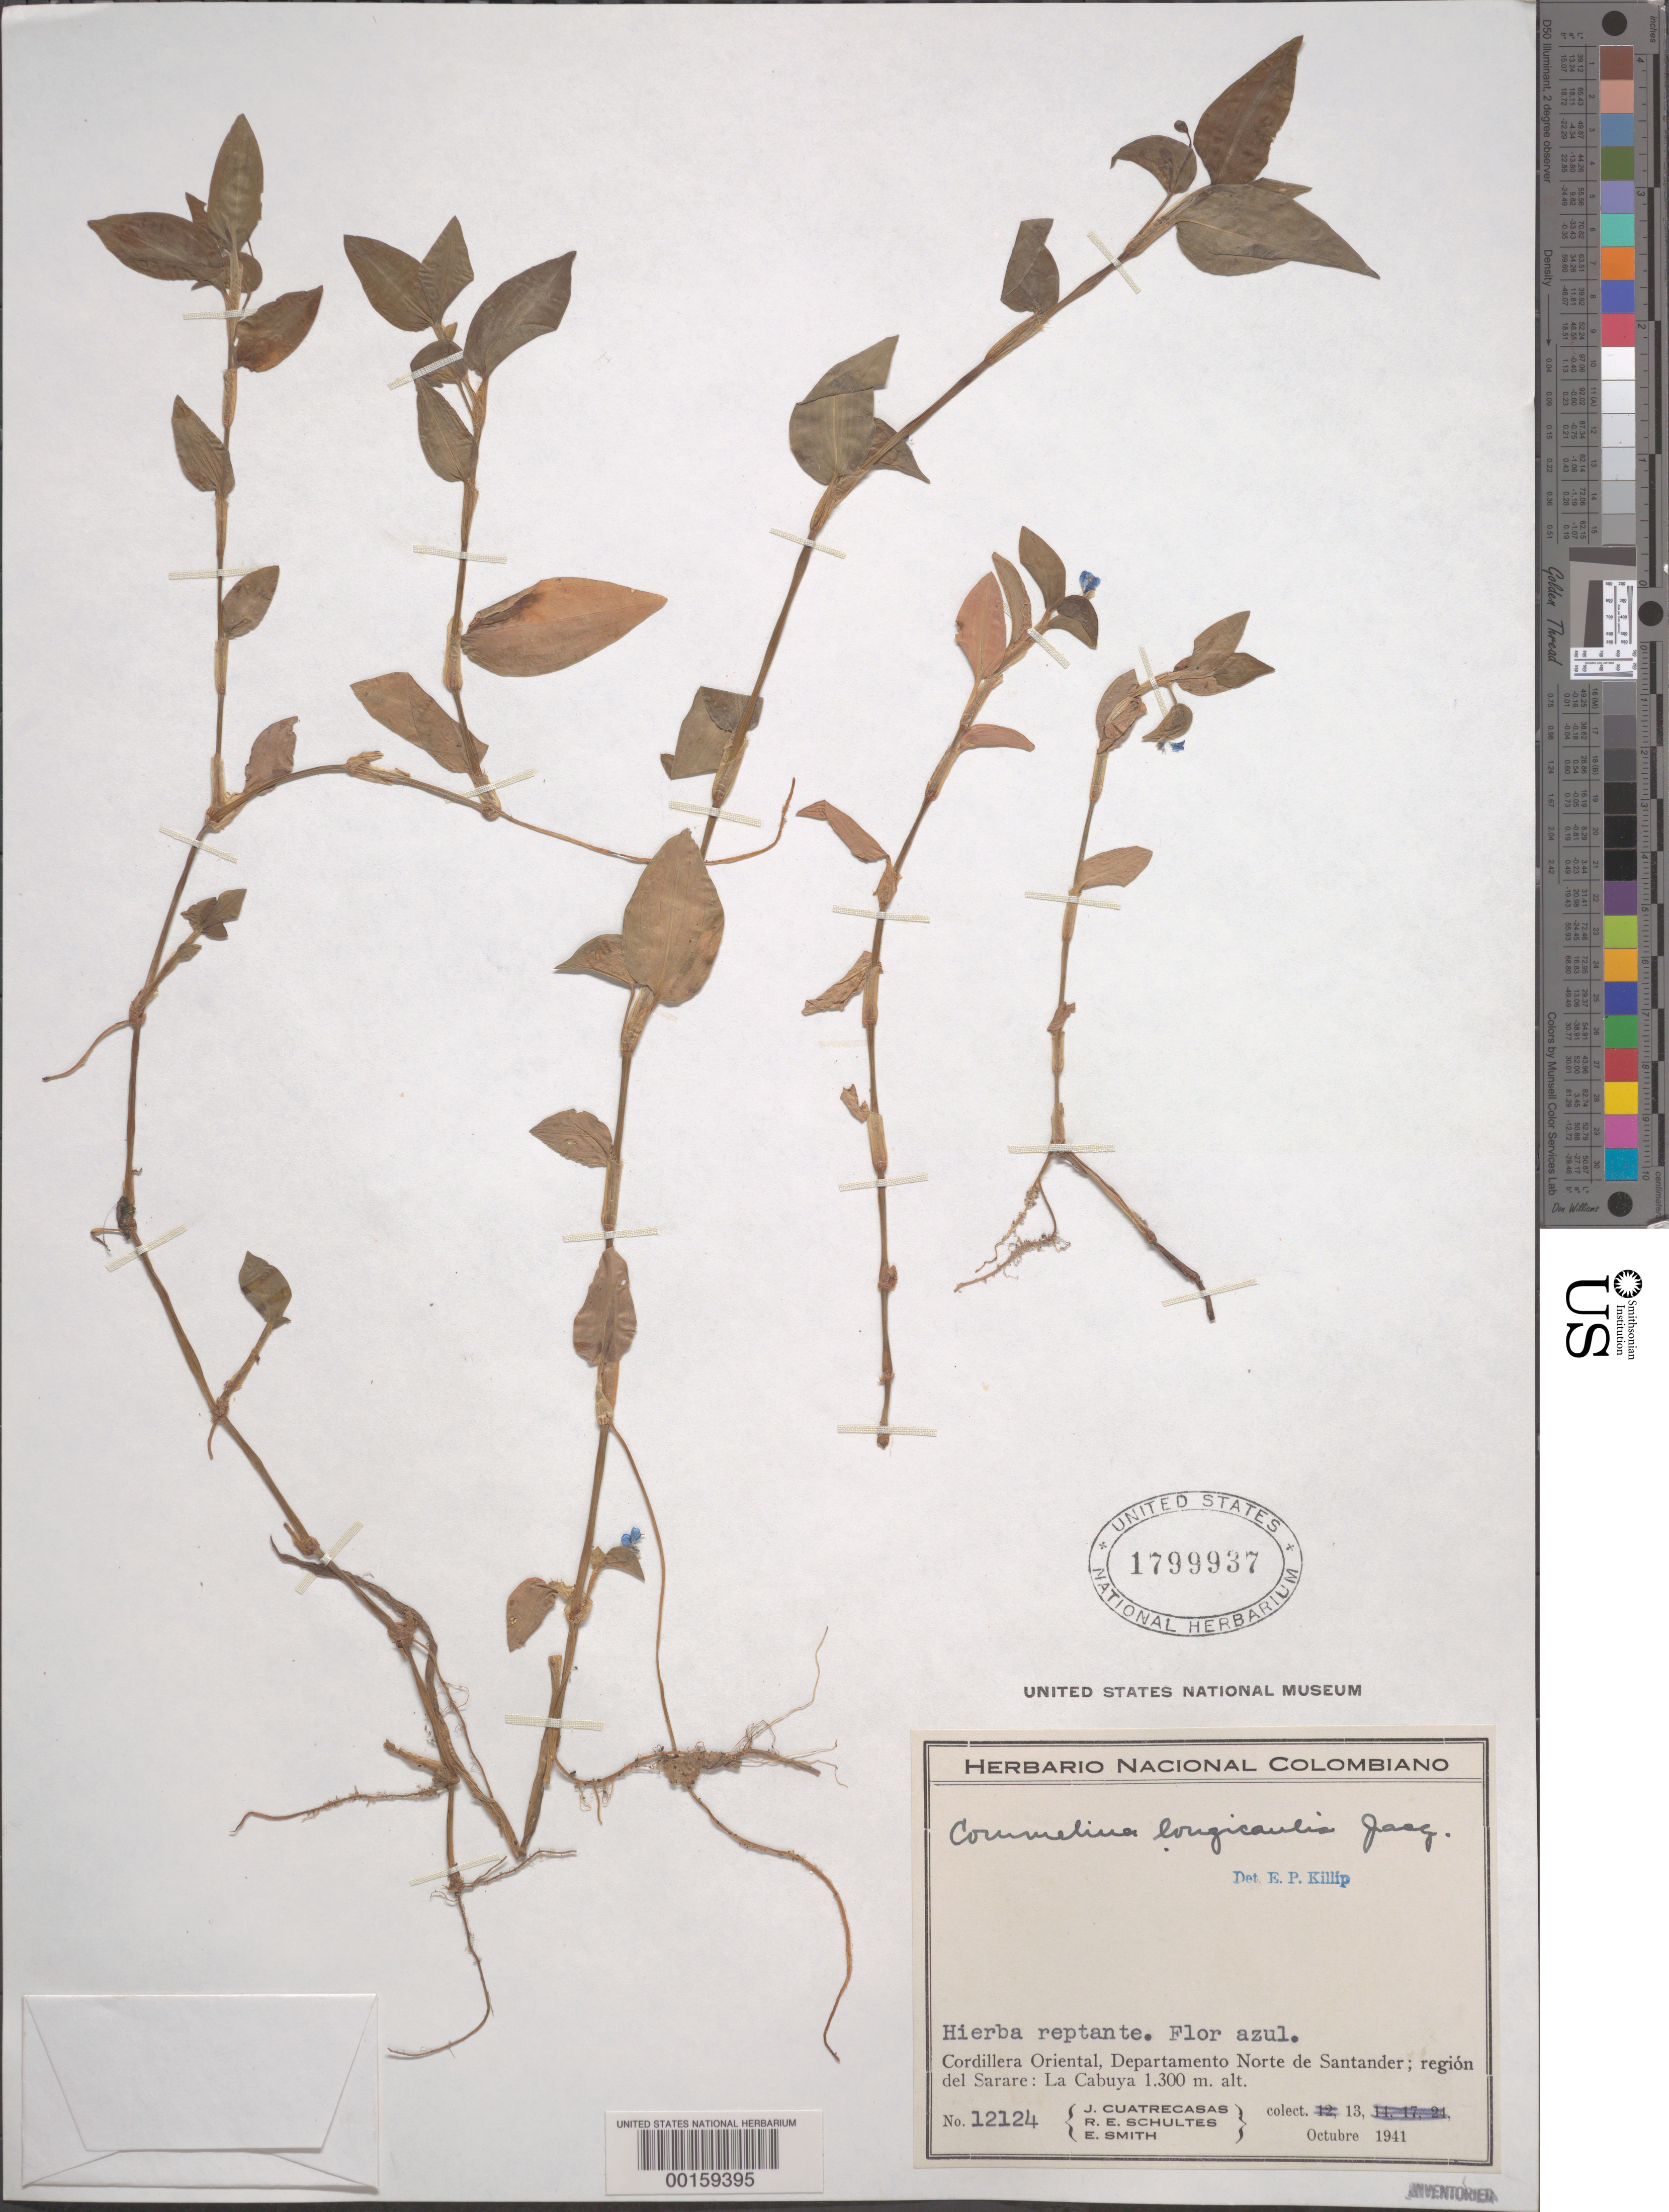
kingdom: Plantae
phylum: Tracheophyta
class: Liliopsida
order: Commelinales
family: Commelinaceae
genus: Commelina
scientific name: Commelina diffusa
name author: Burm. f.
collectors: J. Cuatrecasas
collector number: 12124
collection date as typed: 13 Oct 1941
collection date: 1941-10-13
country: Colombia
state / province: Santander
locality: La Cubuya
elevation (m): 1300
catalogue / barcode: US 1799937